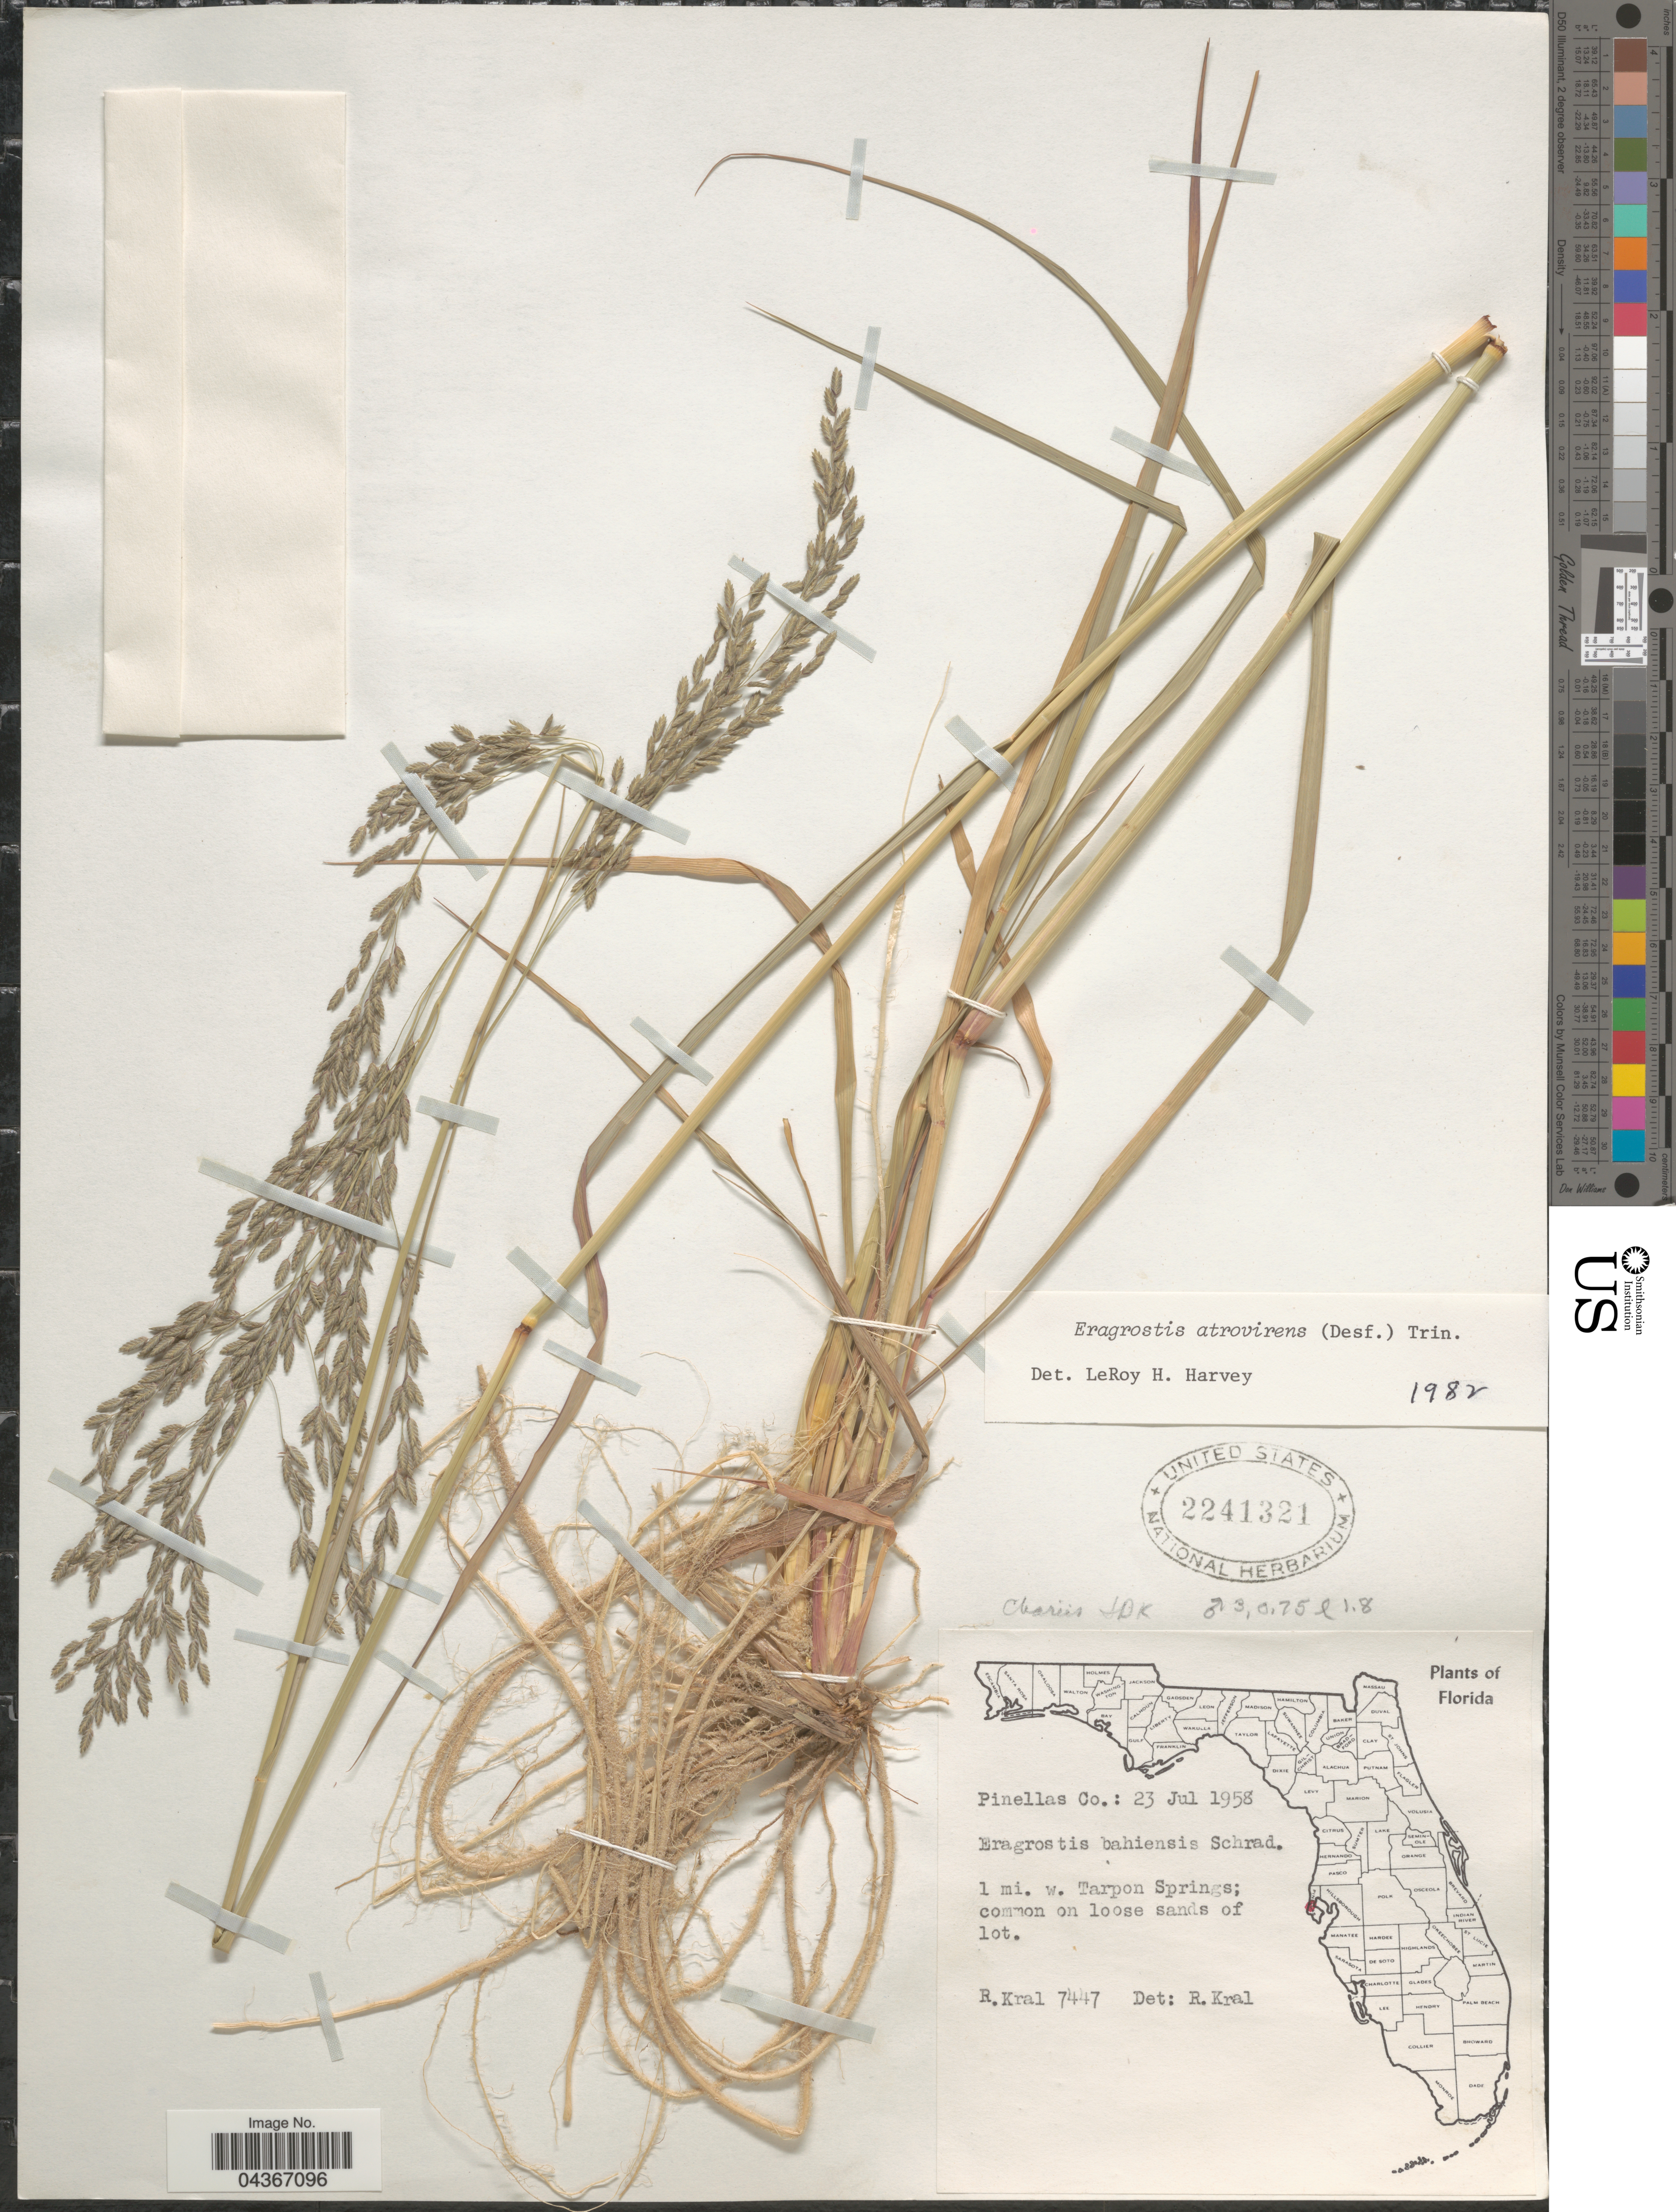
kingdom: Plantae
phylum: Tracheophyta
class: Liliopsida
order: Poales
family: Poaceae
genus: Eragrostis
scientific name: Eragrostis atrovirens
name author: Lange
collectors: R. Kral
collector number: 7447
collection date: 1958-07-23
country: United States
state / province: Florida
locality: Pinellas Co.: 1 mi. w. Tarpon Springs; common on loose sands of lot.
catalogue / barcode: US 2241321